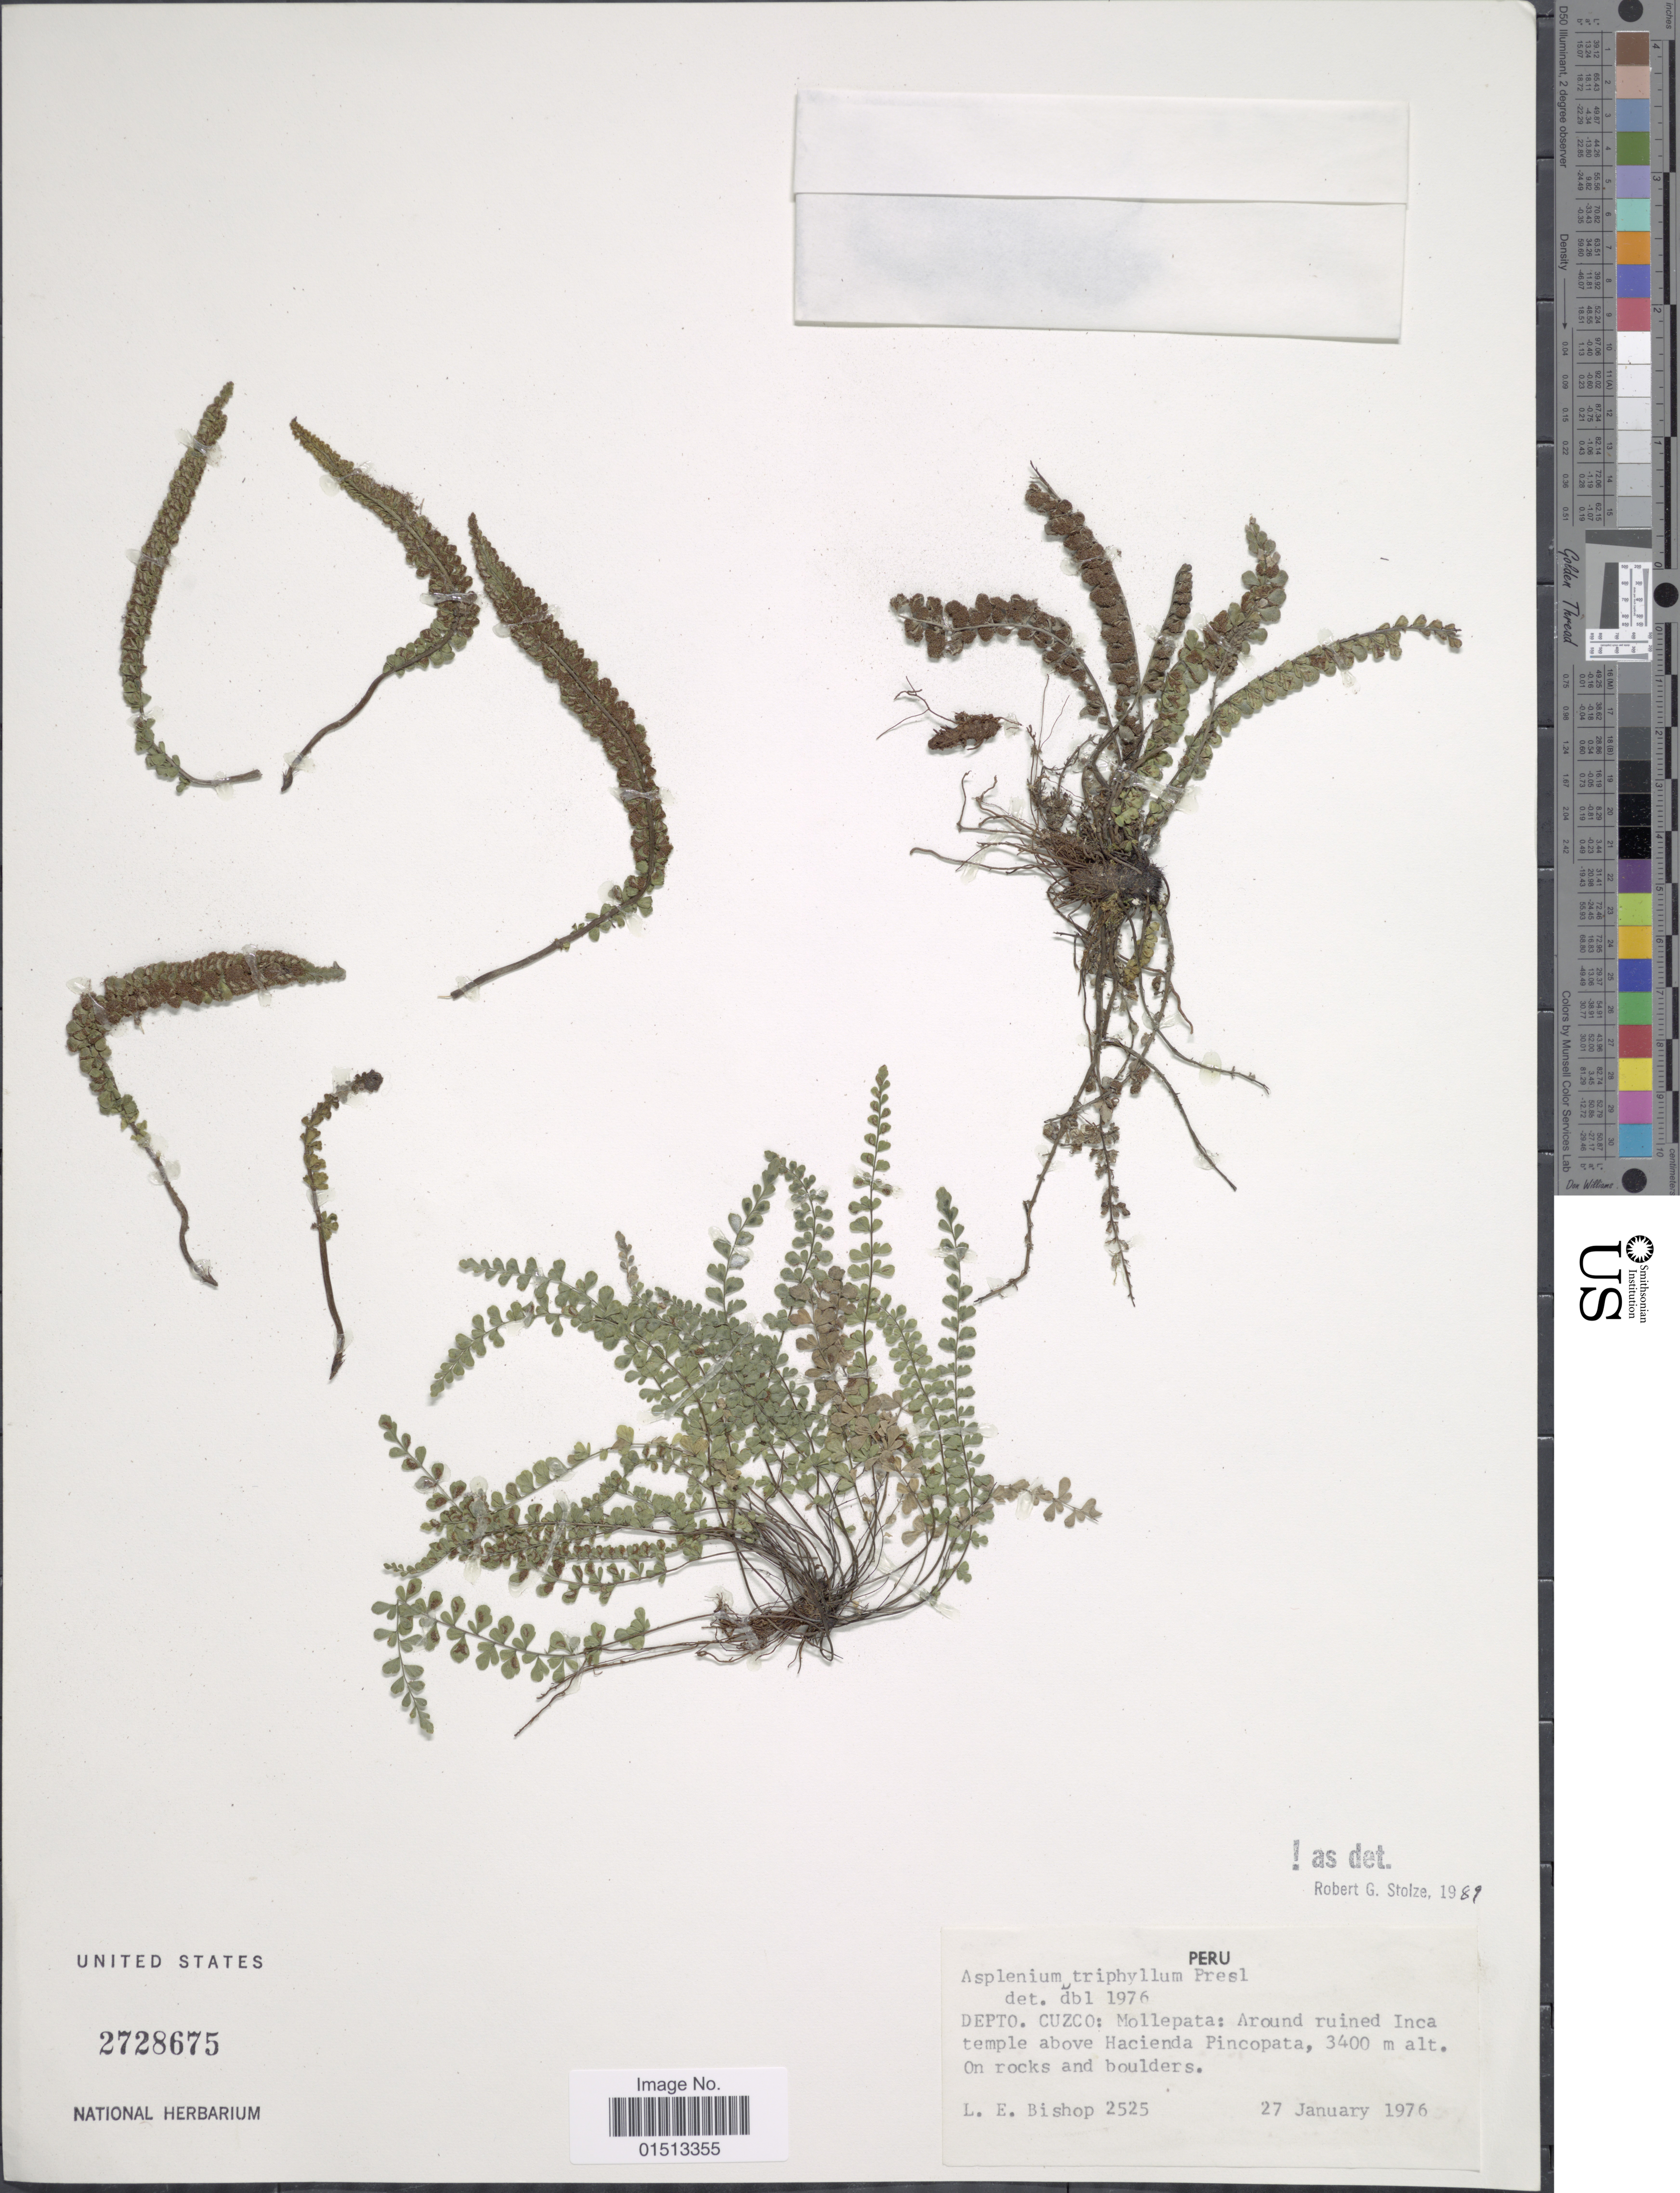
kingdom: Plantae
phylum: Tracheophyta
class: Polypodiopsida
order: Polypodiales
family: Aspleniaceae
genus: Asplenium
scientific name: Asplenium triphyllum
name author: C. Presl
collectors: L. E. Bishop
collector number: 2525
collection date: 1976-01-27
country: Peru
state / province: Cusco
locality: Cuzco: Mollepata: around ruined Inca temple above Hacienda Pincopata.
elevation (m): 3400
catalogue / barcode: US 2728675